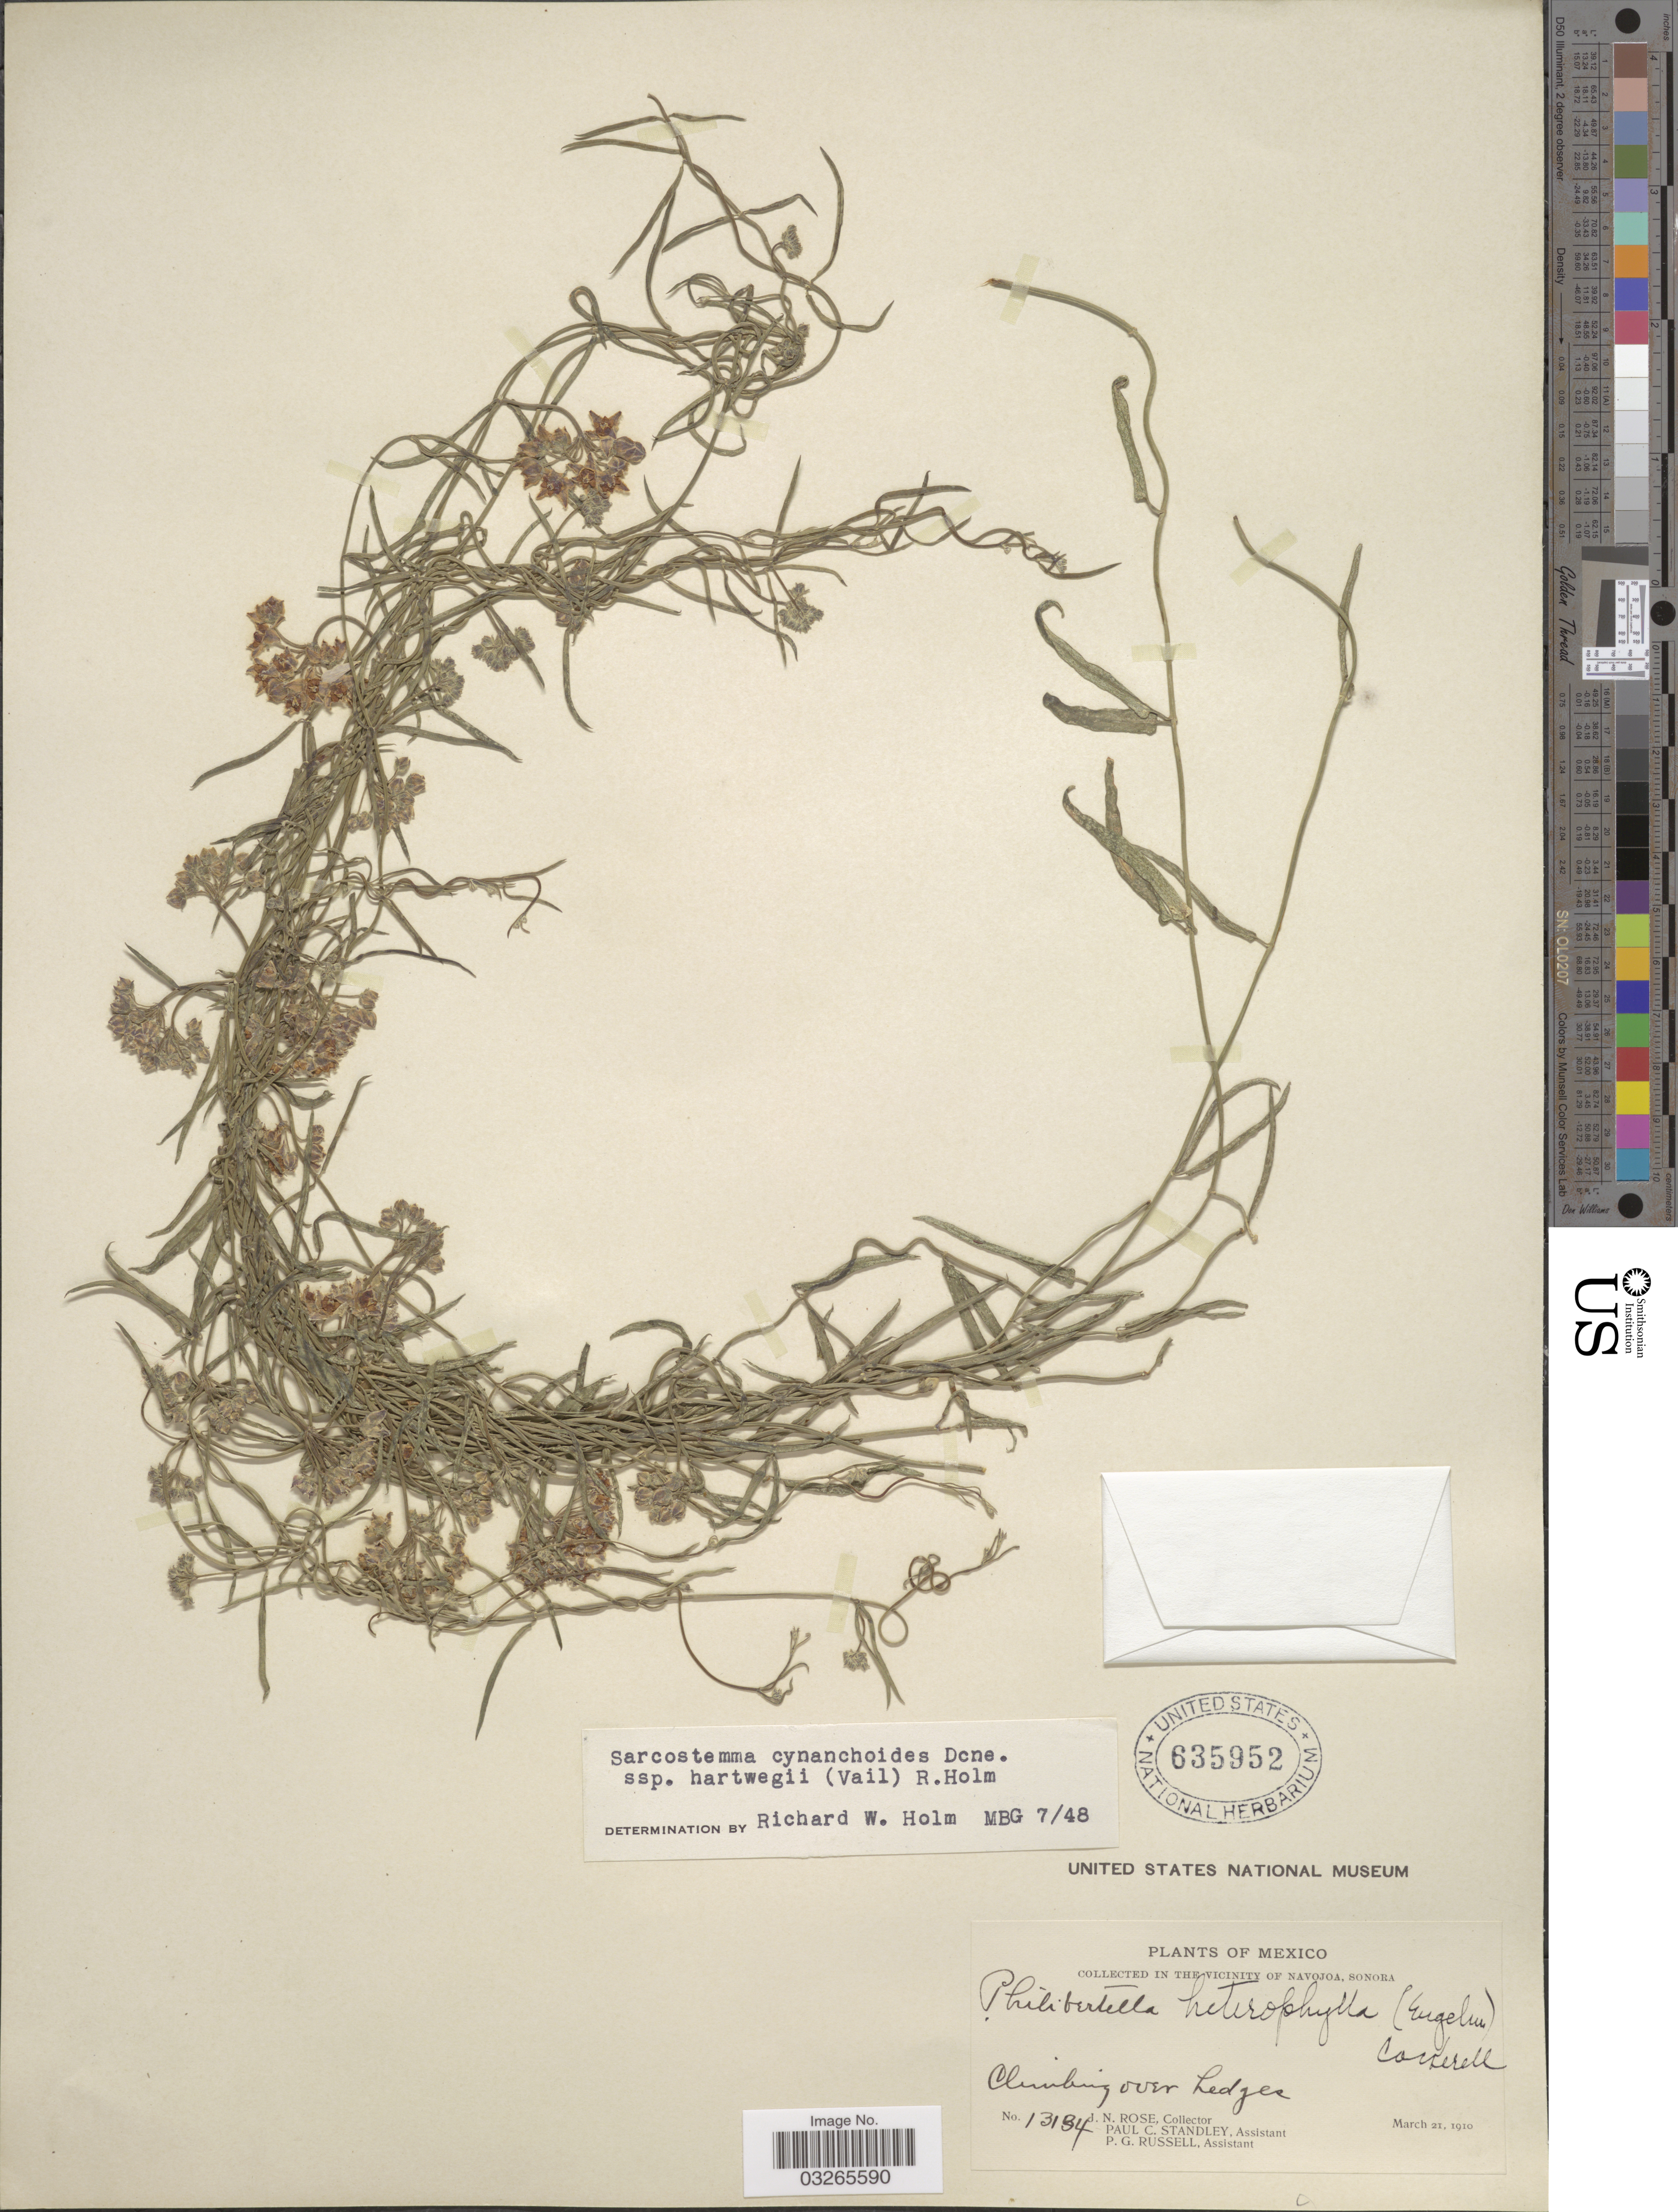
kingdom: Plantae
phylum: Tracheophyta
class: Magnoliopsida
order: Gentianales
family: Apocynaceae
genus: Sarcostemma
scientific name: Sarcostemma cynanchoides subsp. hartwegii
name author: (Vail) R.W. Holm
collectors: J. N. Rose, P. C. Standley & P. G. Russell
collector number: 13134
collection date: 1910-03-21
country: Mexico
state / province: Sonora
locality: In The Vicinity of Navojoa, Sonora, Climbing over Ledges.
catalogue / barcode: US 635952